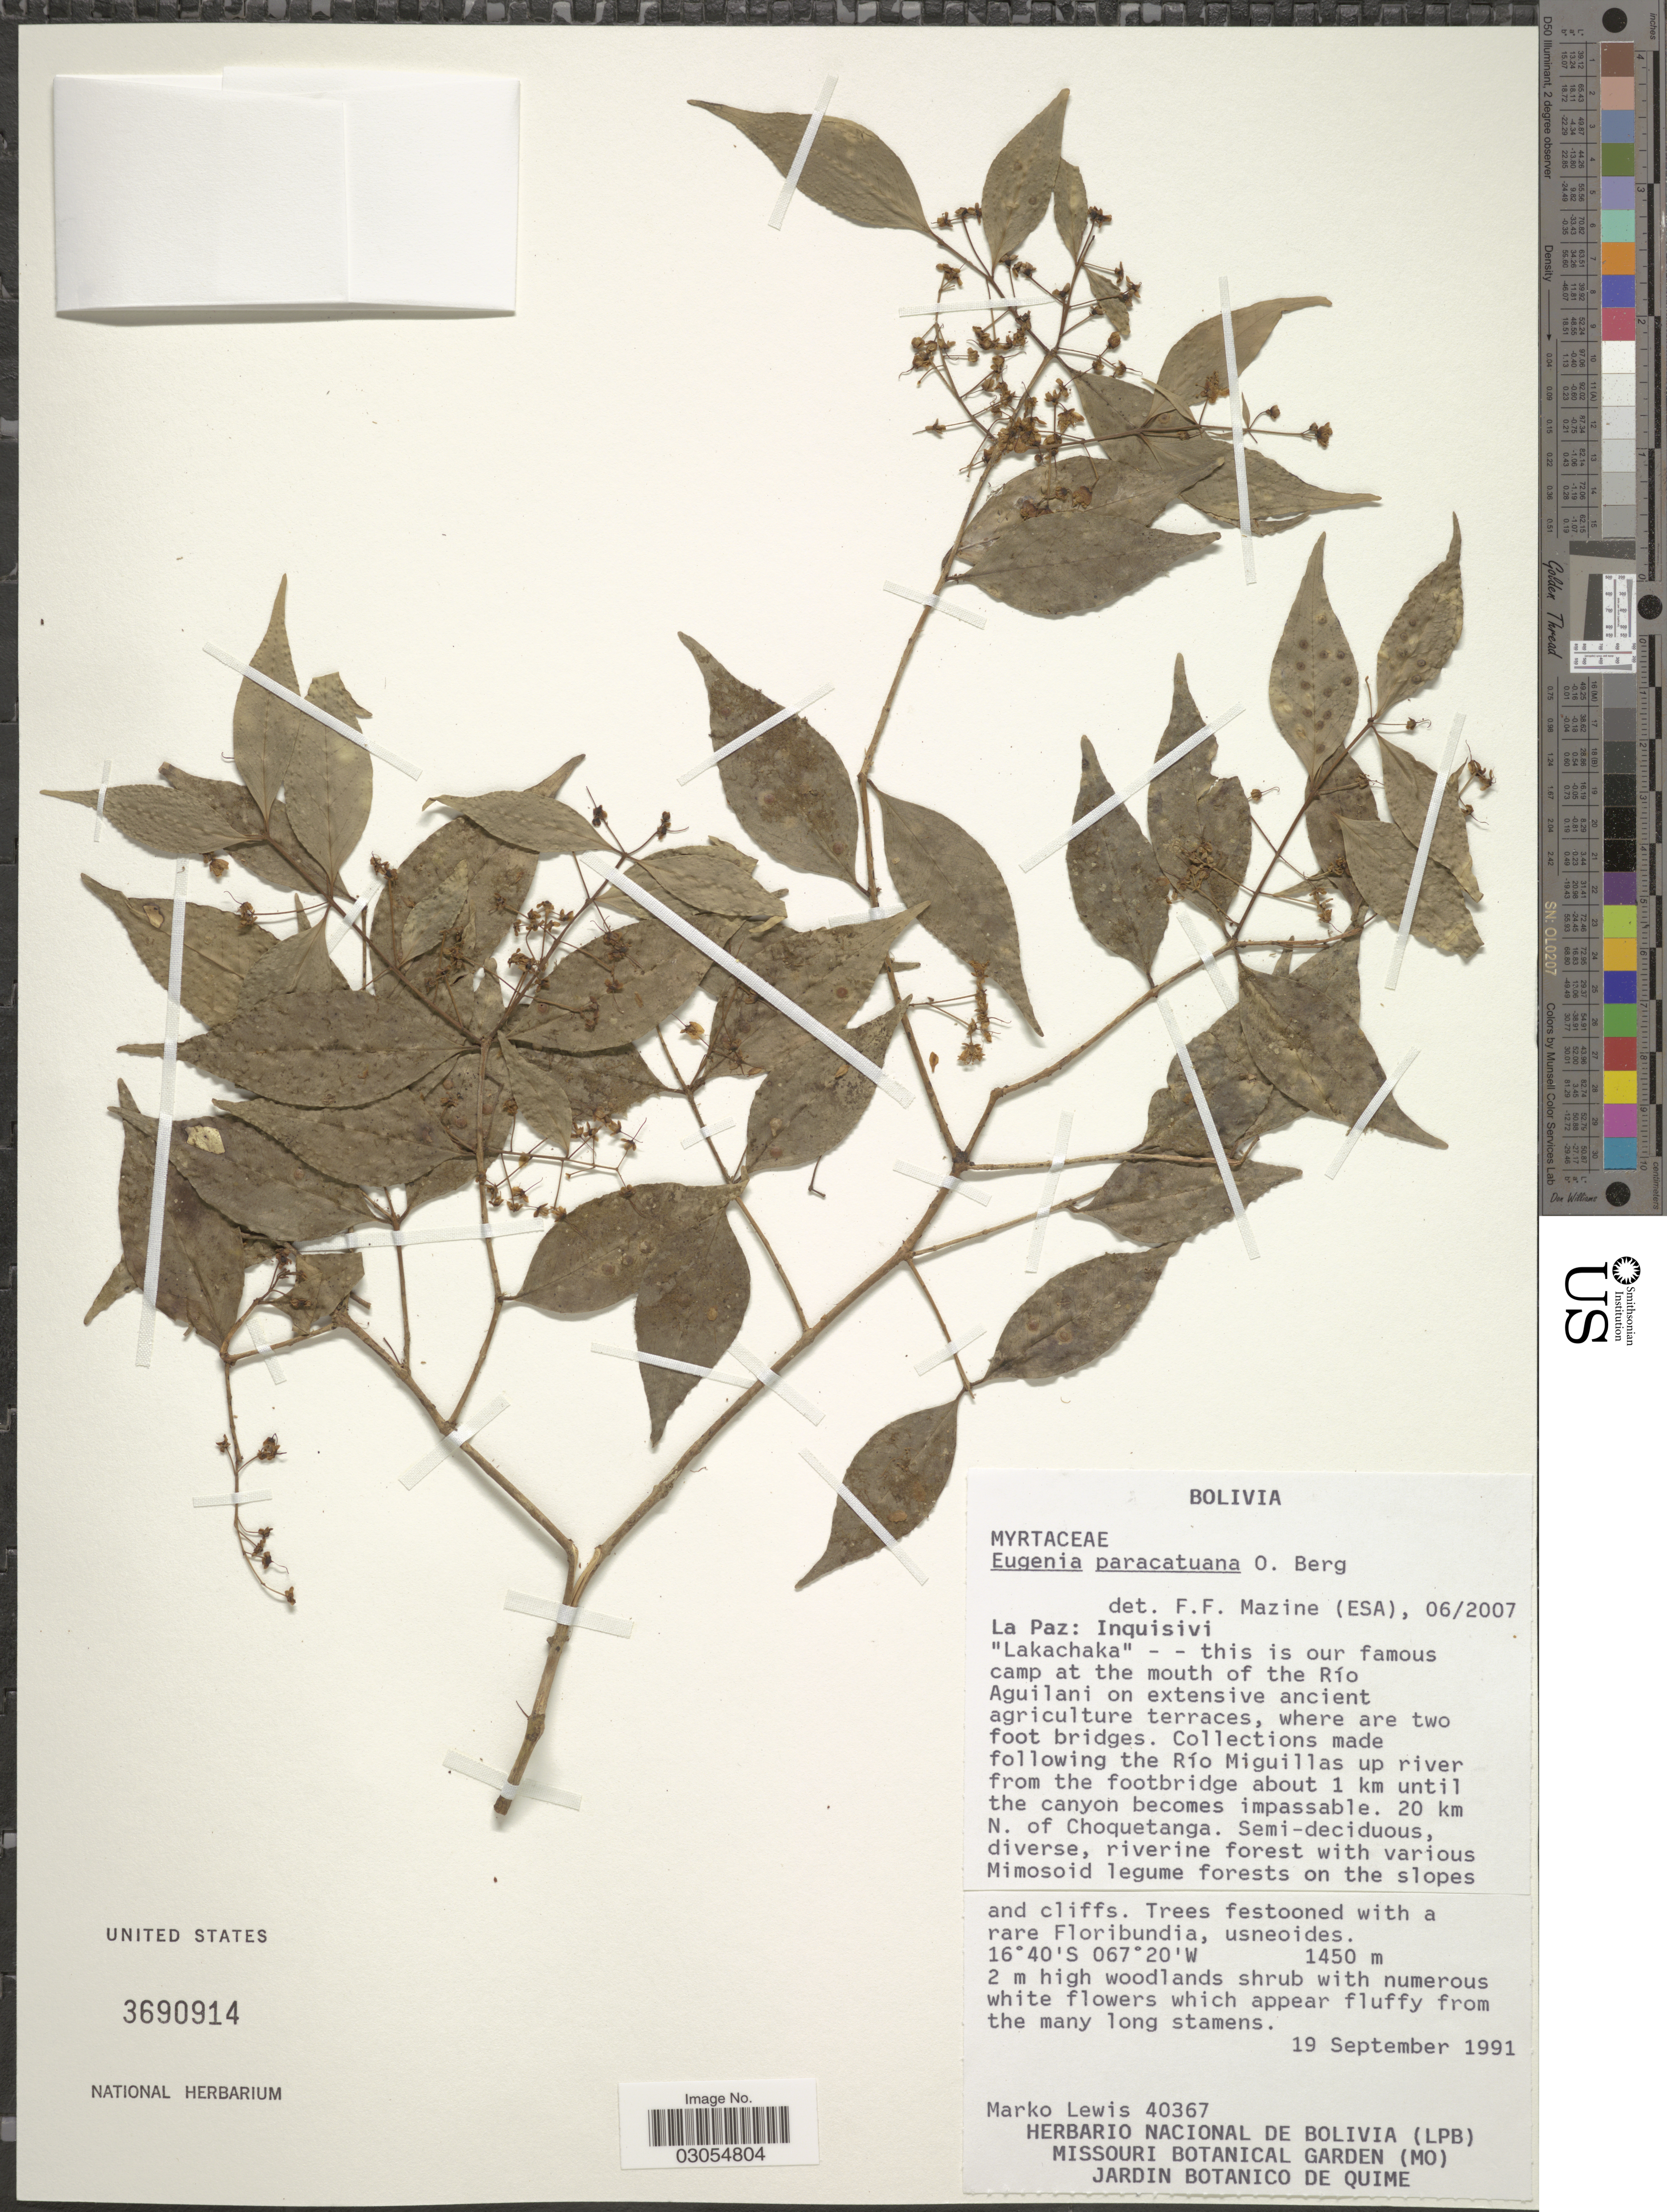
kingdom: Plantae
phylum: Tracheophyta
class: Magnoliopsida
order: Myrtales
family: Myrtaceae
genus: Eugenia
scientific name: Eugenia paracatuana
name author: O. Berg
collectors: M. A. Lewis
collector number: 40367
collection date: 1991-09-19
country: Bolivia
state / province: La Paz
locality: Inquisivi. "Lakachaka" - - this is our famous camp at the mouth of the Río Aguilani on extensive ancient agriculture terraces, where are two foot bridges. Following the Río Miguillas up river from the footbridge about 1 km until the canyon becomes impassable. 20 km N. of Choquetanga.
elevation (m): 1450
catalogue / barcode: US 3690914